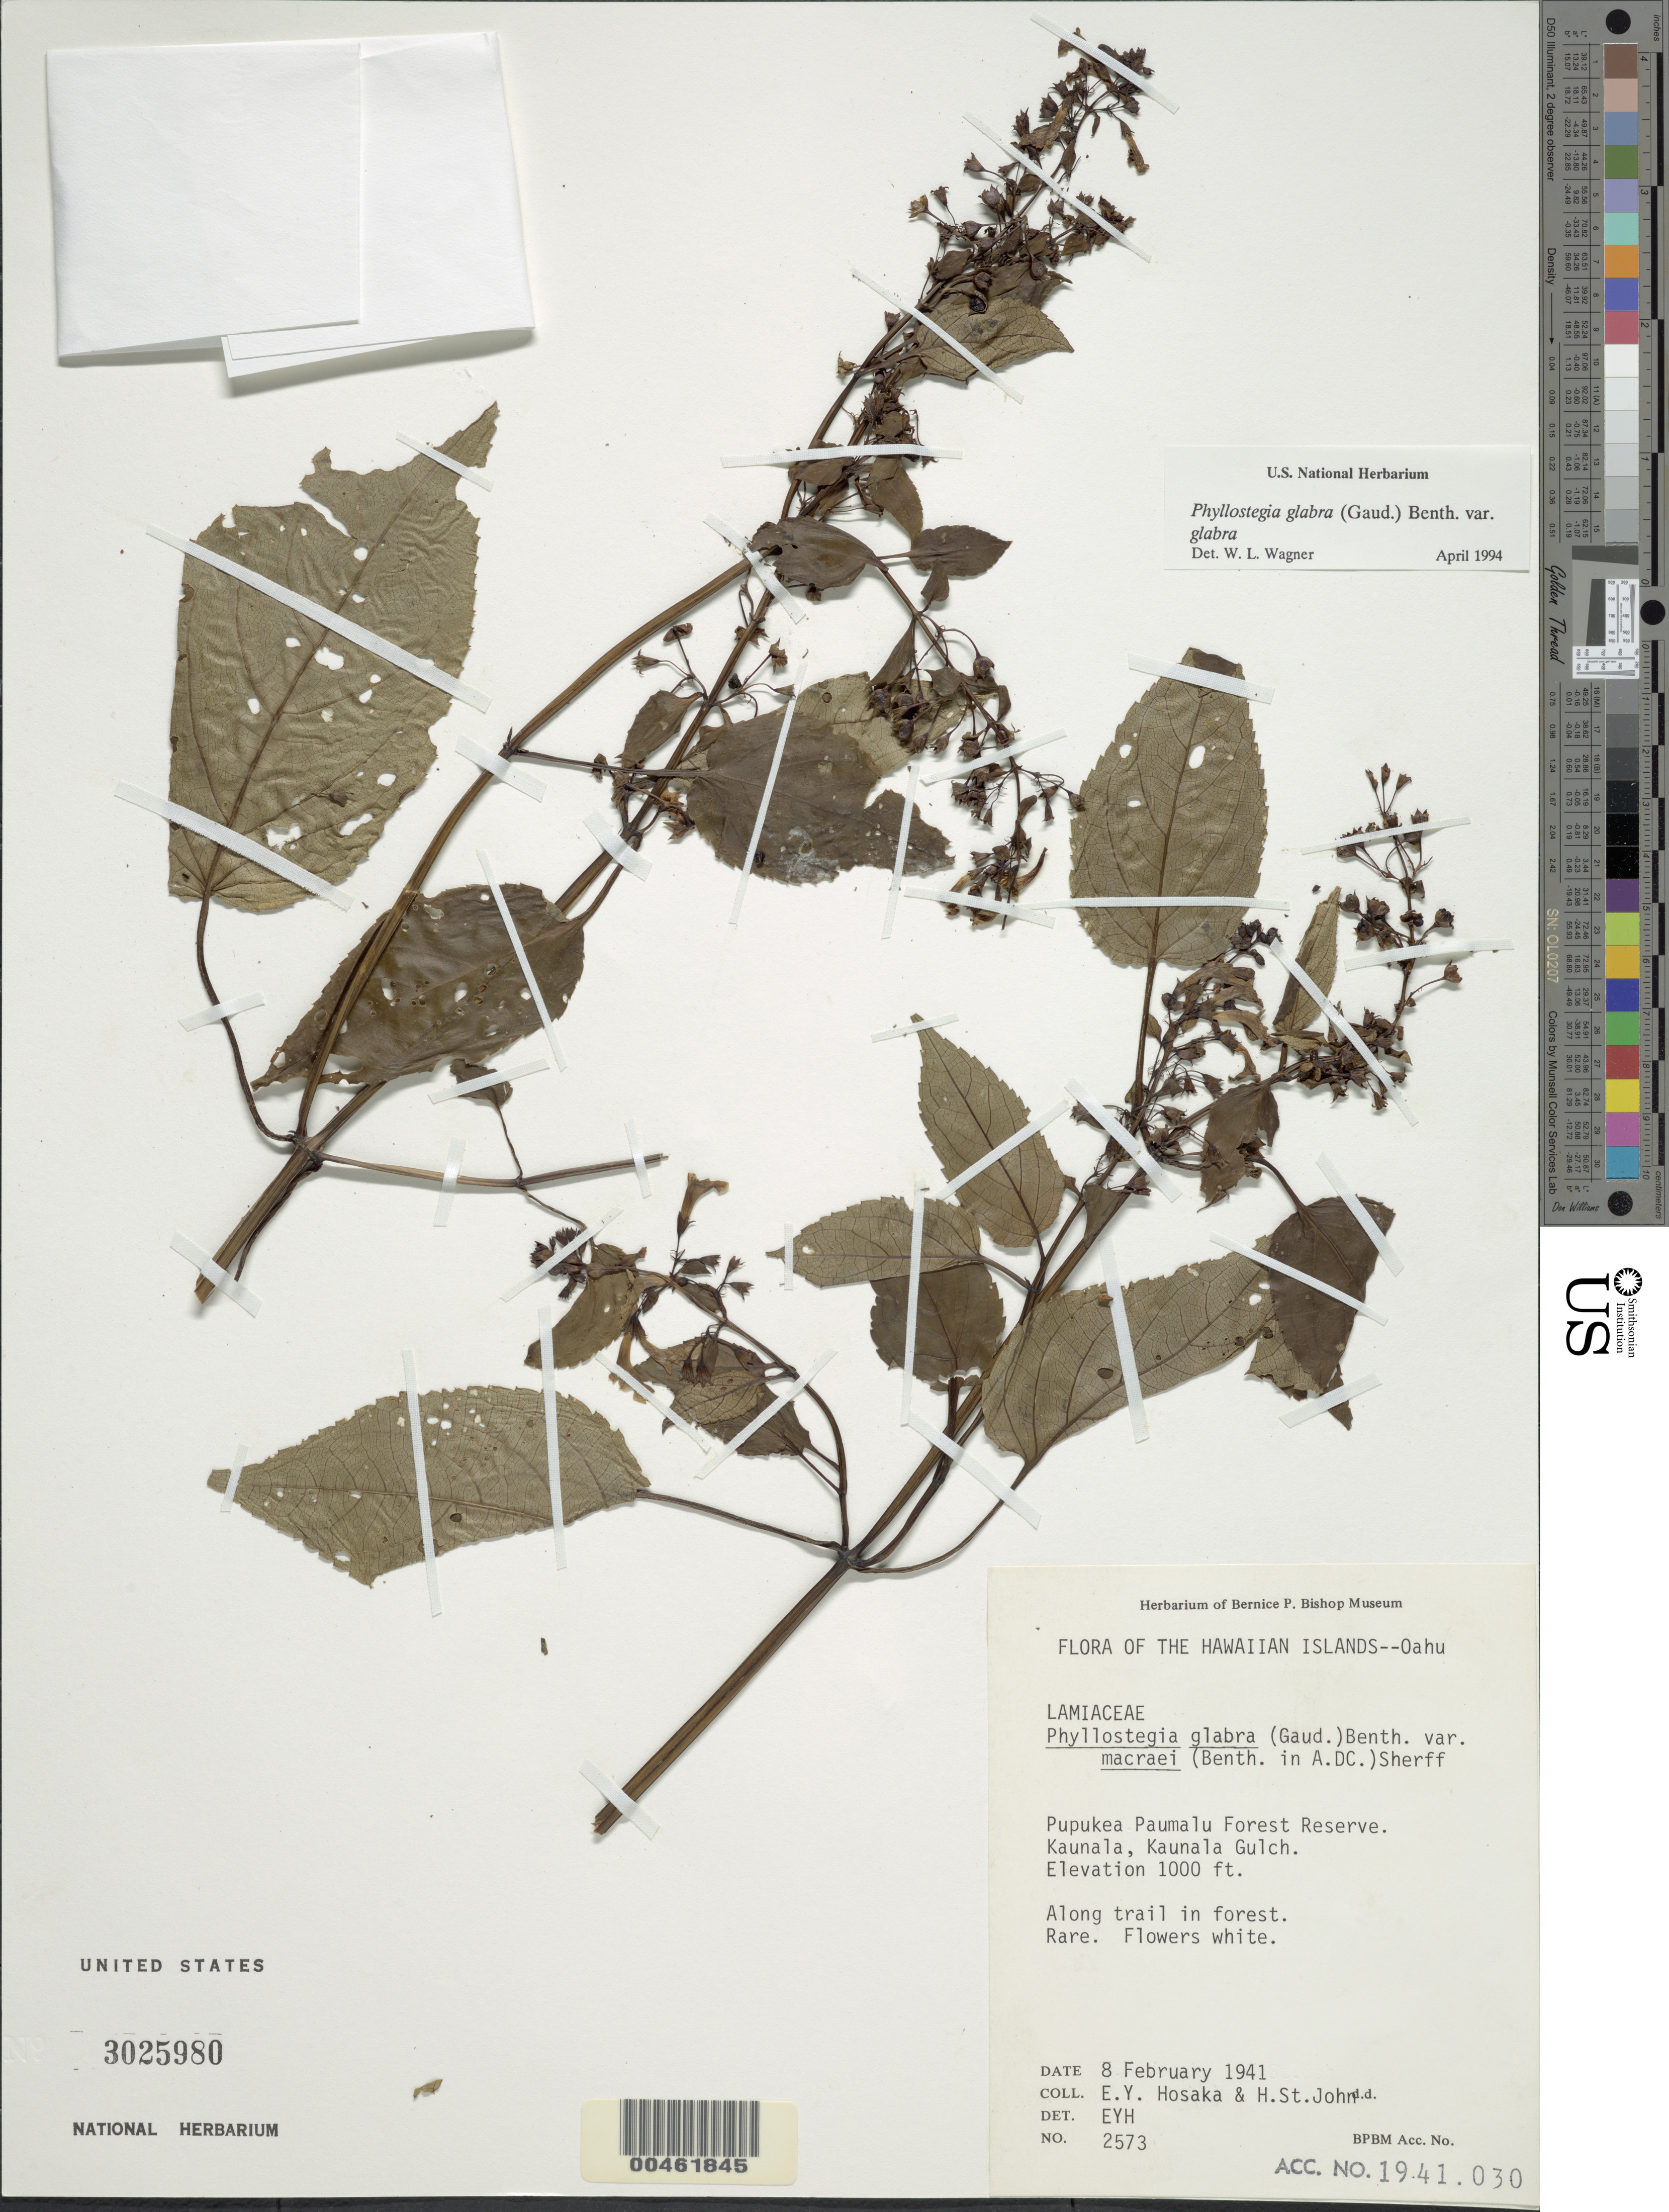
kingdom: Plantae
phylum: Tracheophyta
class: Magnoliopsida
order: Lamiales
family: Lamiaceae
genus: Phyllostegia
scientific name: Phyllostegia glabra var. glabra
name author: (Gaudich.) Benth.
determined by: Wagner, W. L., (BOT), Smithsonian Institution - National Museum of Natural History (UNITED STATES)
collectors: E. Y. Hosaka & H. St. John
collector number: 2573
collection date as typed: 8 Feb 1941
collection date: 1941-02-08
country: United States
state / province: Hawaii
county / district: Honolulu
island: Oahu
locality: Pupukea Paumalu Forest Reserve, Kaunala, Kaunala Gulch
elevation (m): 305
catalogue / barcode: US 3025980